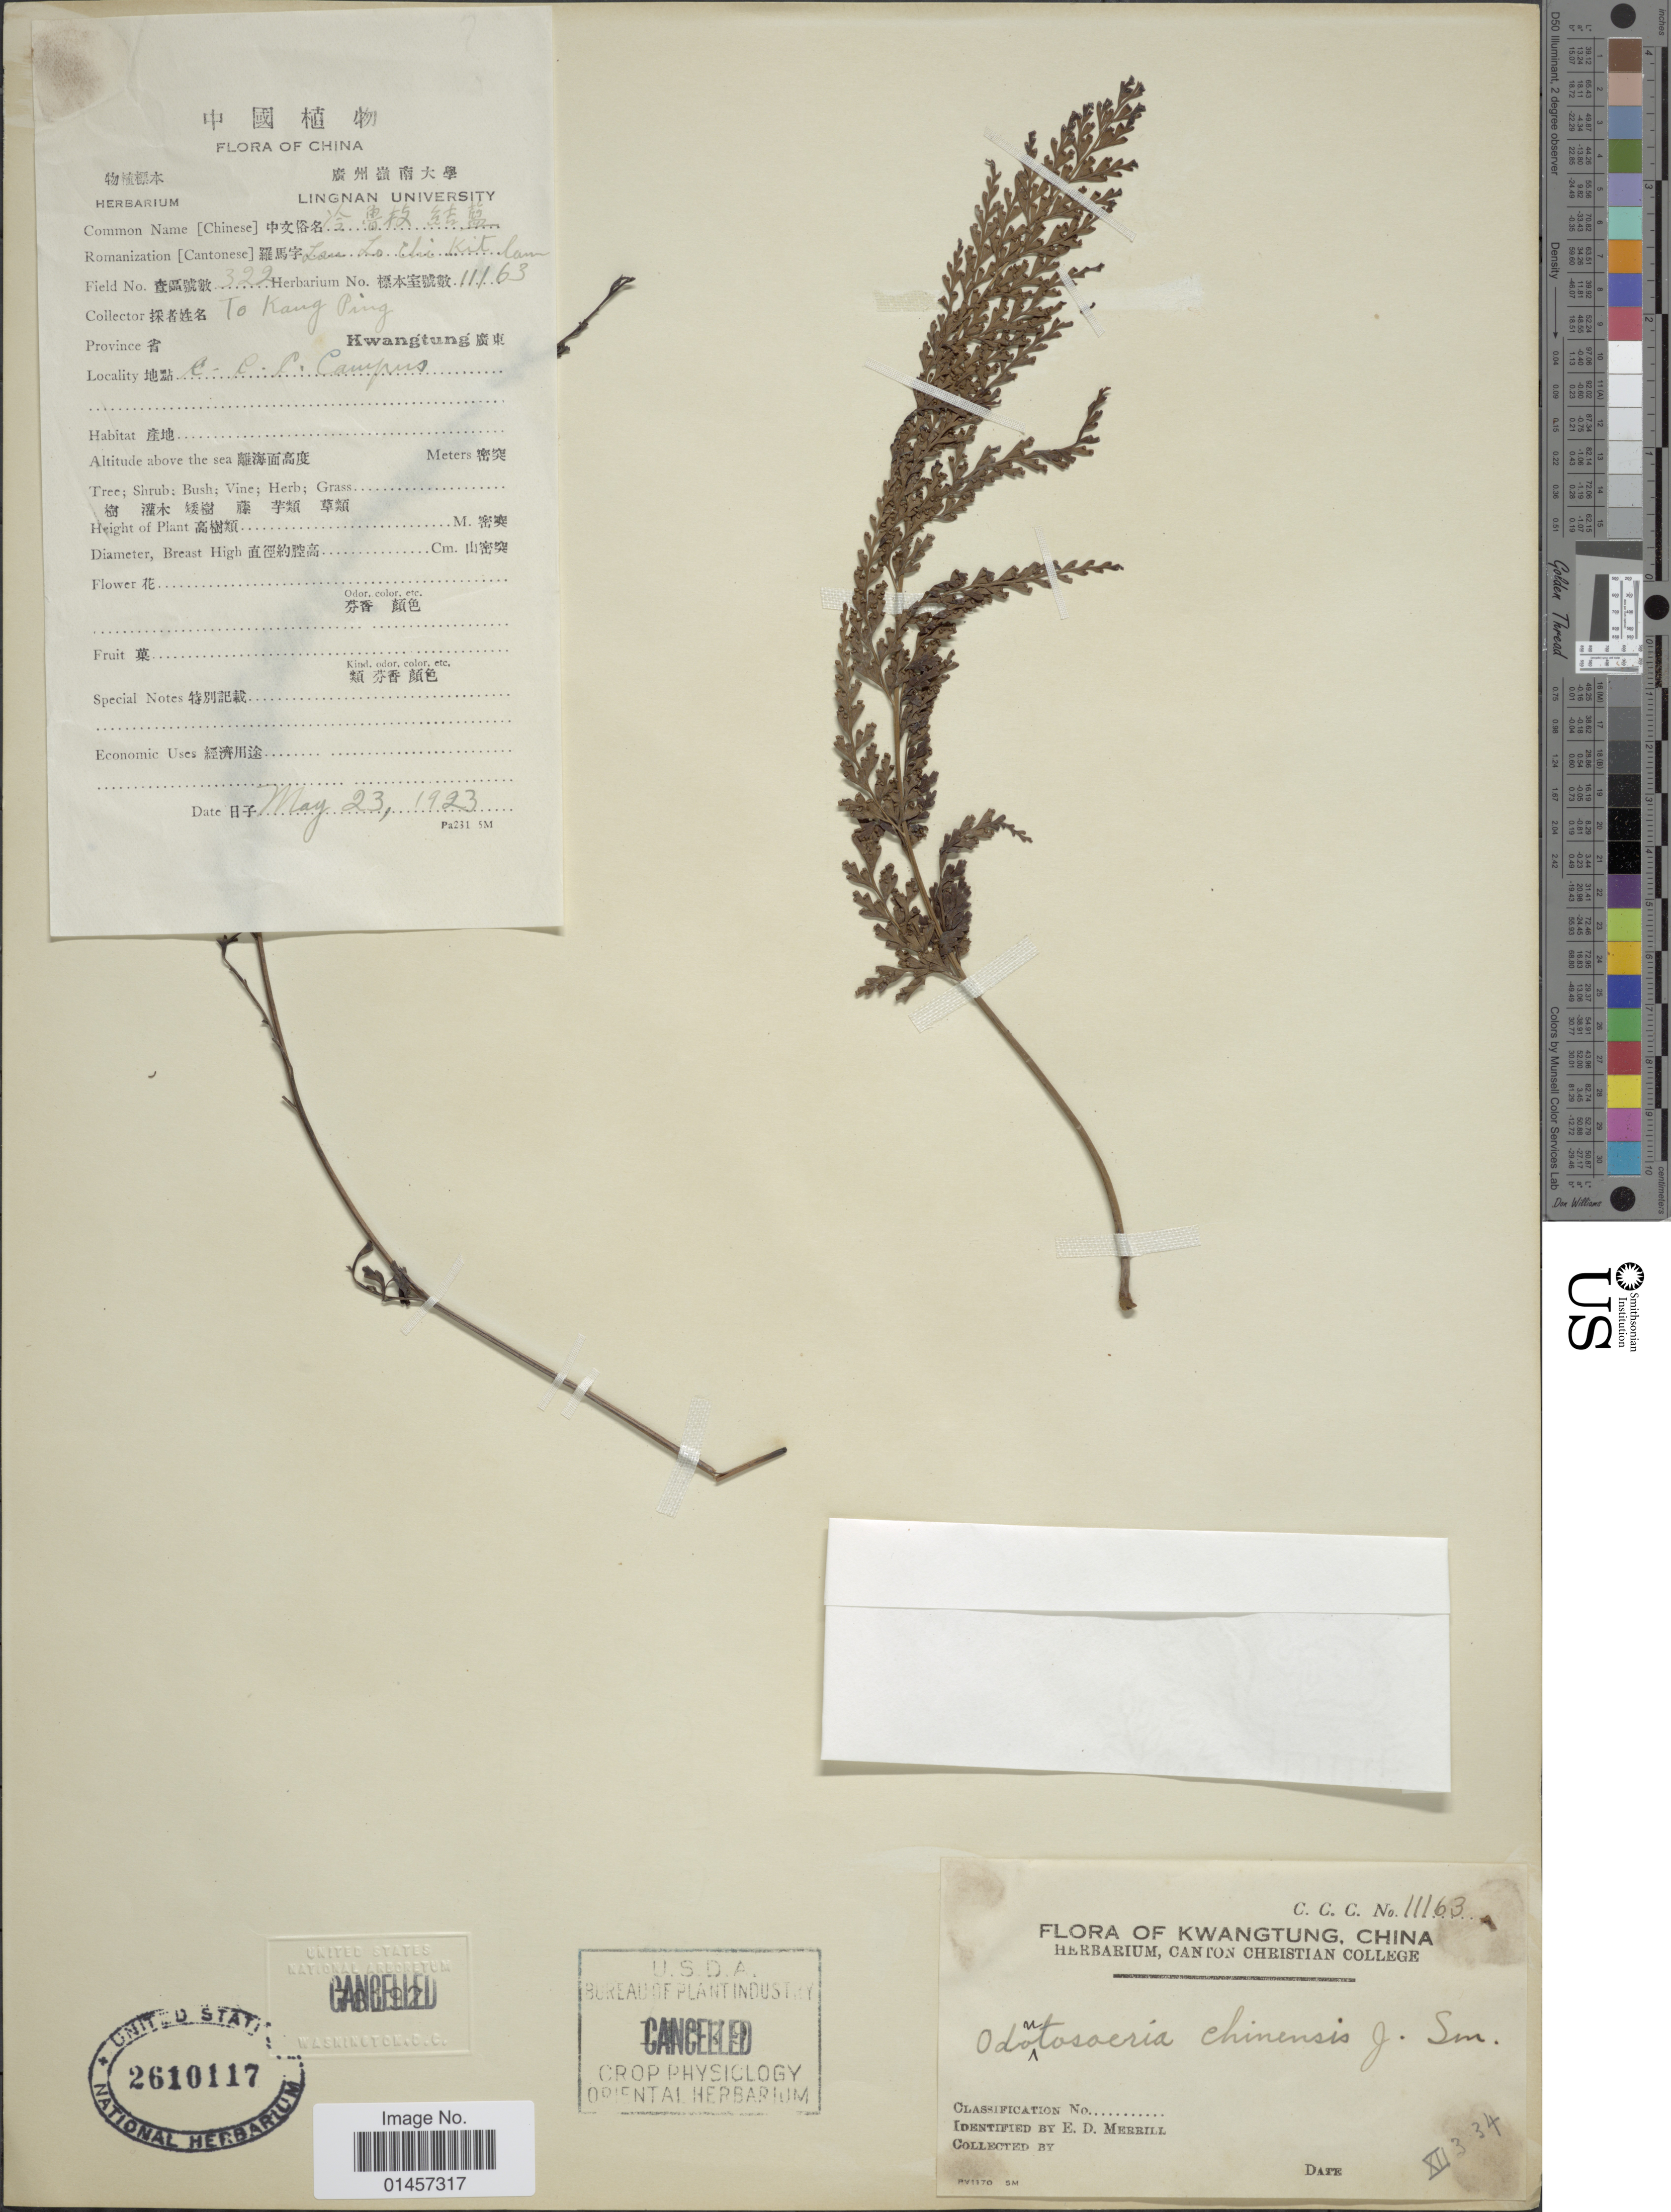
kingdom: Plantae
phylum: Tracheophyta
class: Polypodiopsida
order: Polypodiales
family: Lindsaeaceae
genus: Sphenomeris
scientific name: Sphenomeris chinensis var. chinensis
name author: (L.) Maxon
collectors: T. Ping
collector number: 322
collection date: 1923-05-23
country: China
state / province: Guangdong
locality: C.C.C. Campus, Kwangtung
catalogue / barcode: US 2610117